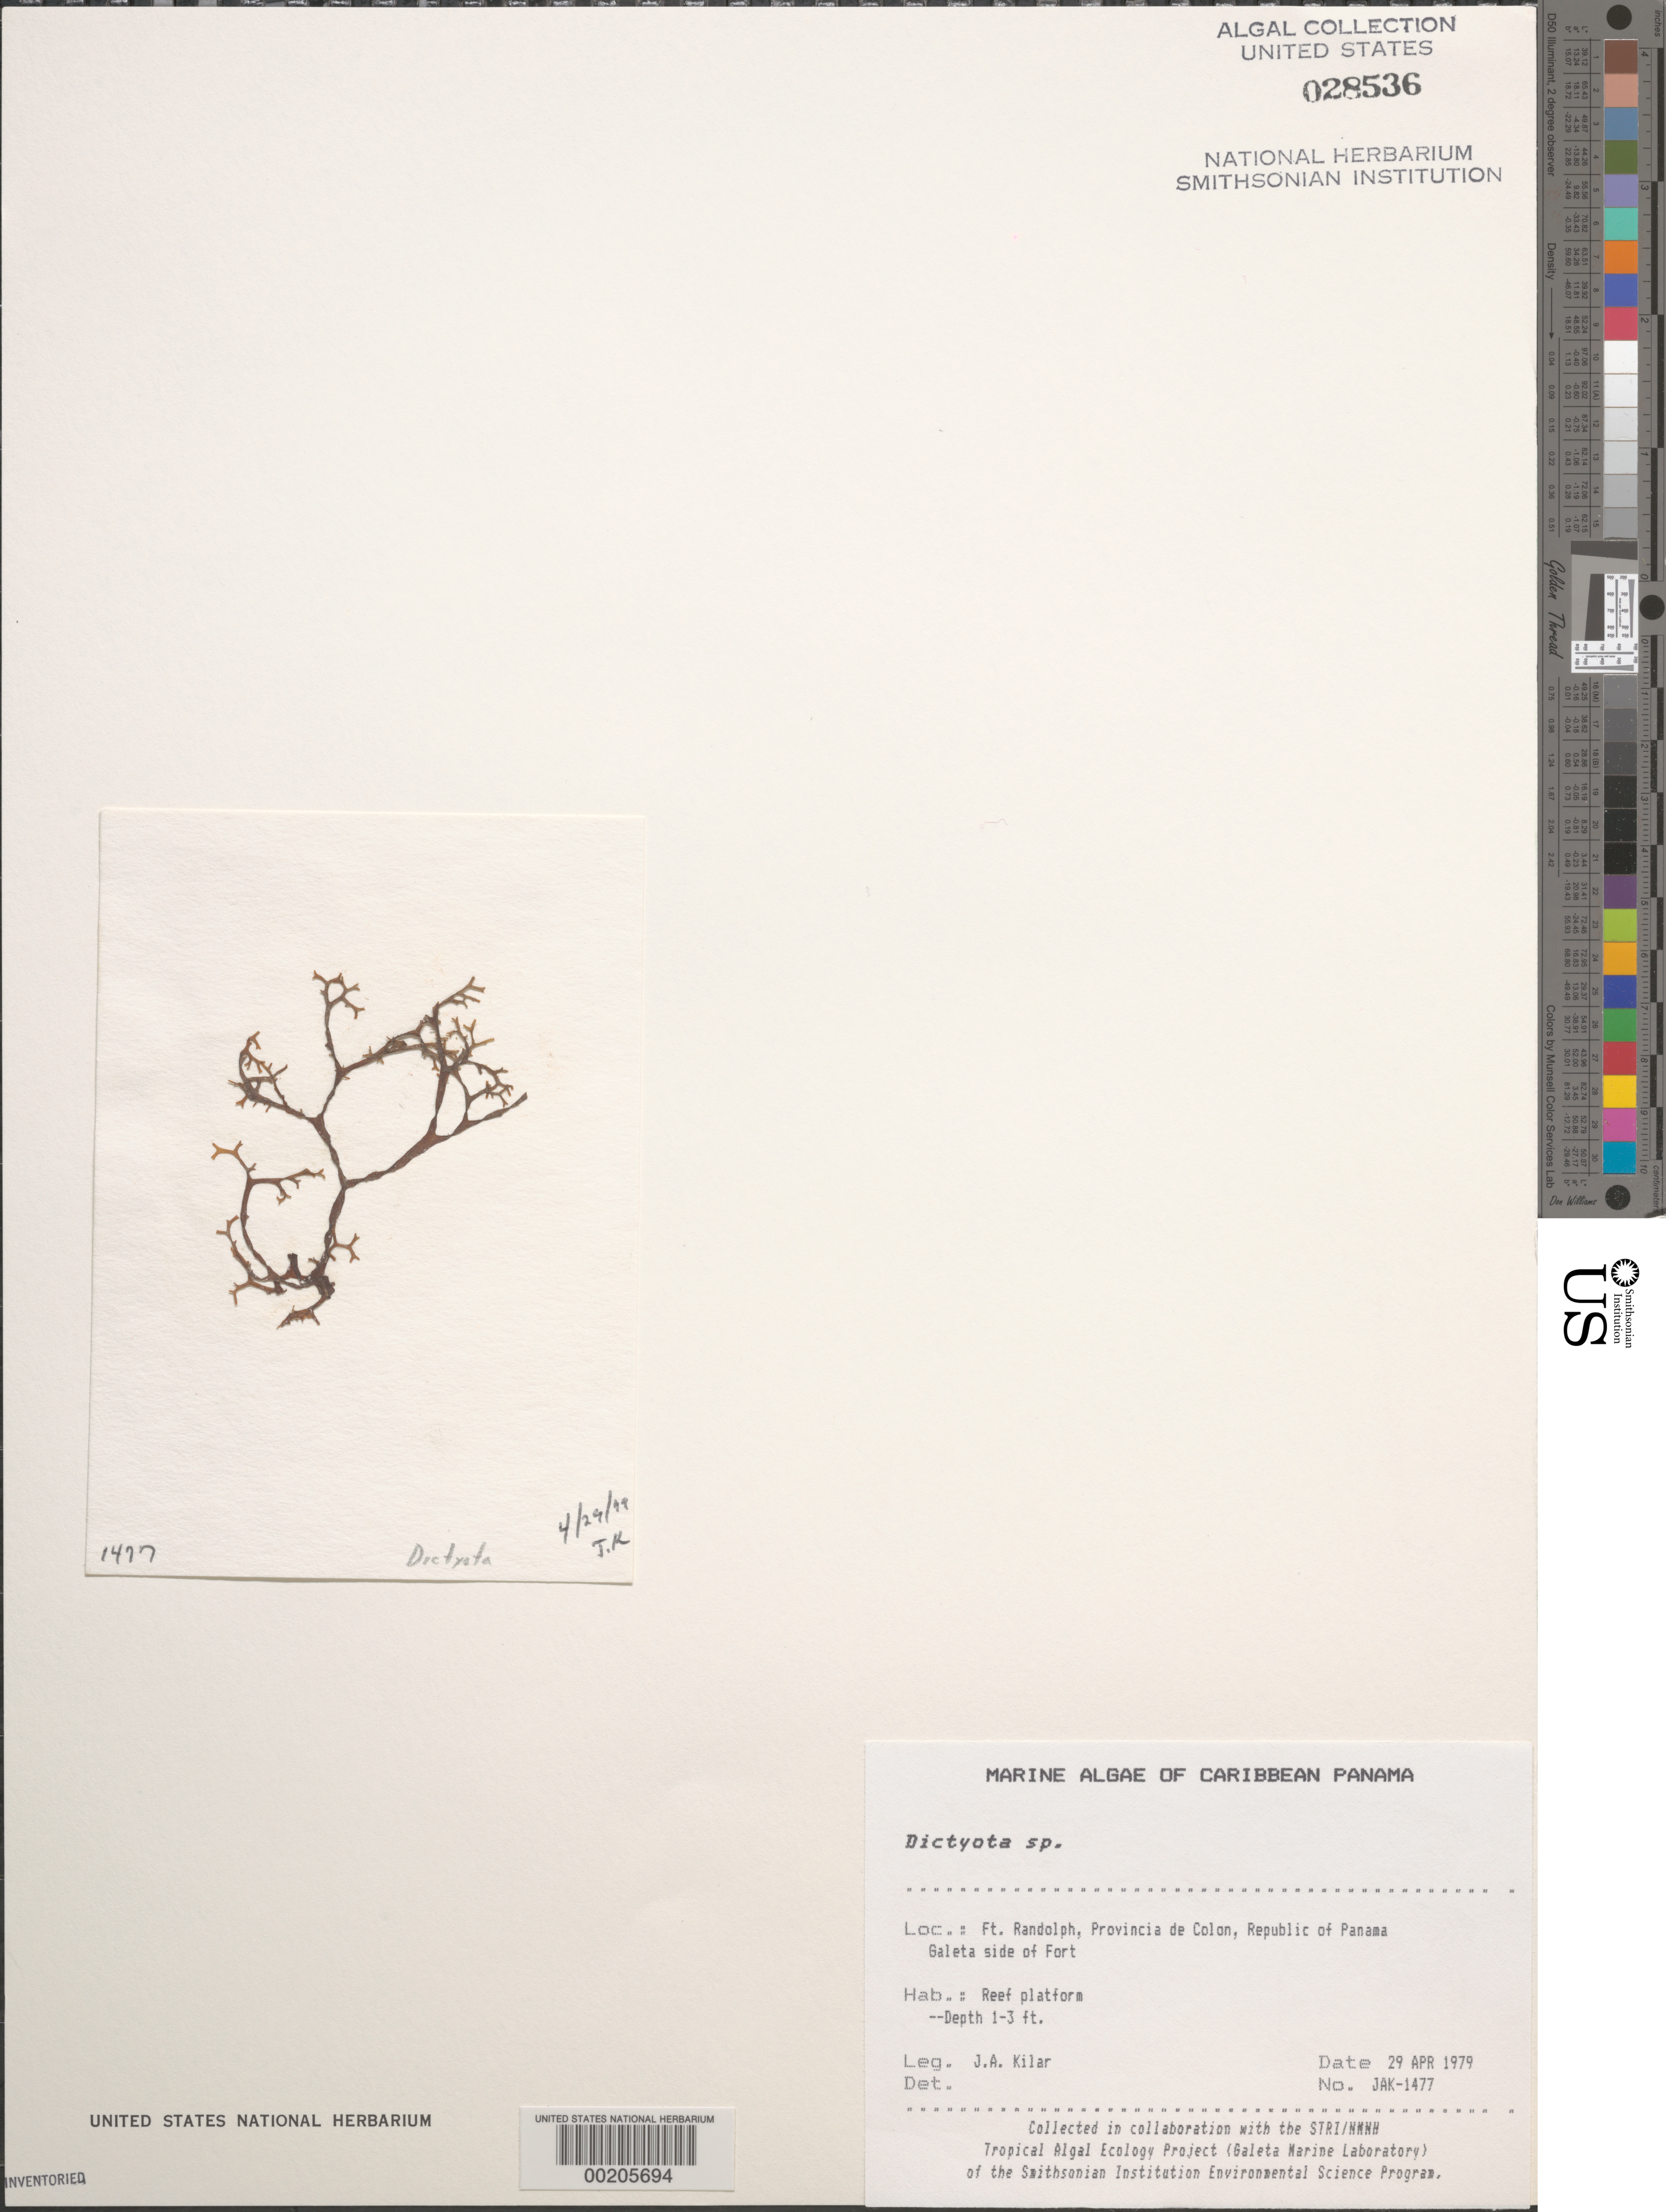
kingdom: Chromista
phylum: Ochrophyta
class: Phaeophyceae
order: Dictyotales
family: Dictyotaceae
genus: Dictyota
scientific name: Dictyota sp.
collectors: J. A. Kilar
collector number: JAK-1477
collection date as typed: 29 Apr 1979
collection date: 1979-04-29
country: Panama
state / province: Colón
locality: Fort Randolph, Galeta side of fort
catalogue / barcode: US 28536